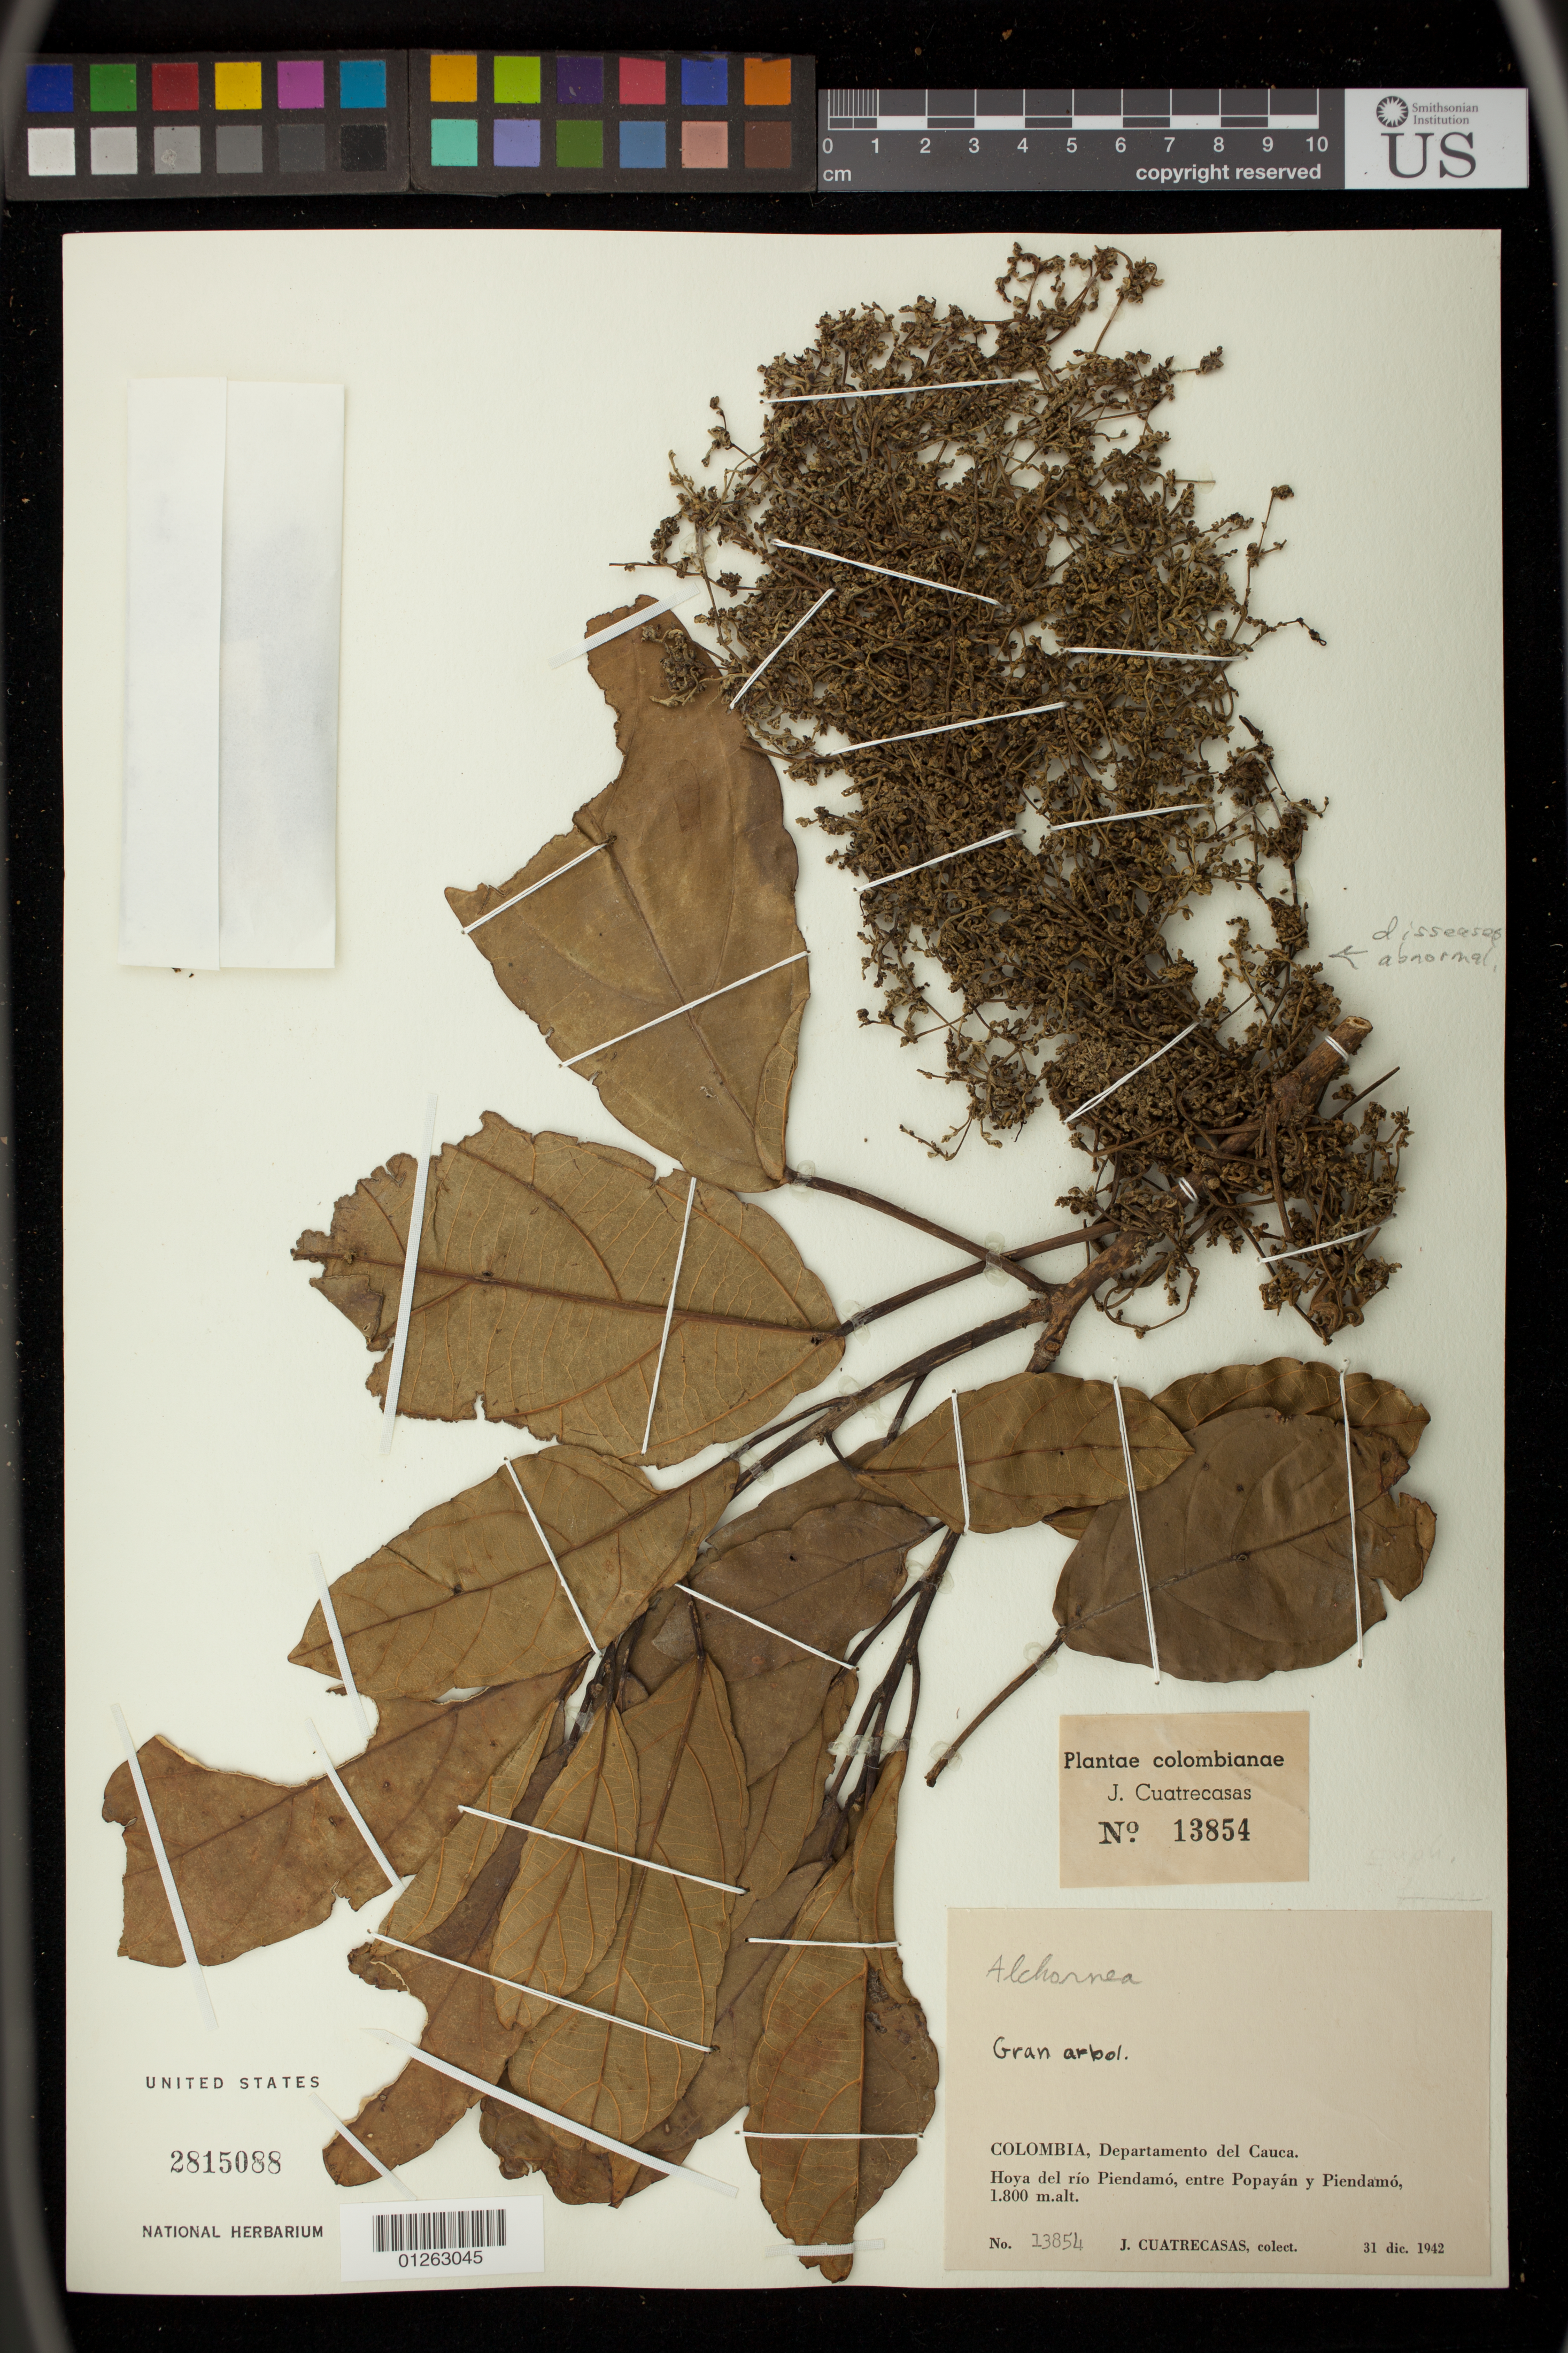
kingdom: Plantae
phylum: Tracheophyta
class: Magnoliopsida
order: Malpighiales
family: Euphorbiaceae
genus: Alchornea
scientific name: Alchornea sp.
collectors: J. Cuatrecasas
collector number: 13854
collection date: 1942-12-31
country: Colombia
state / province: Cauca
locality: Hoya del rio Piendamo, entre Popayan y Piendamo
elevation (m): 1800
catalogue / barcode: US 2815088